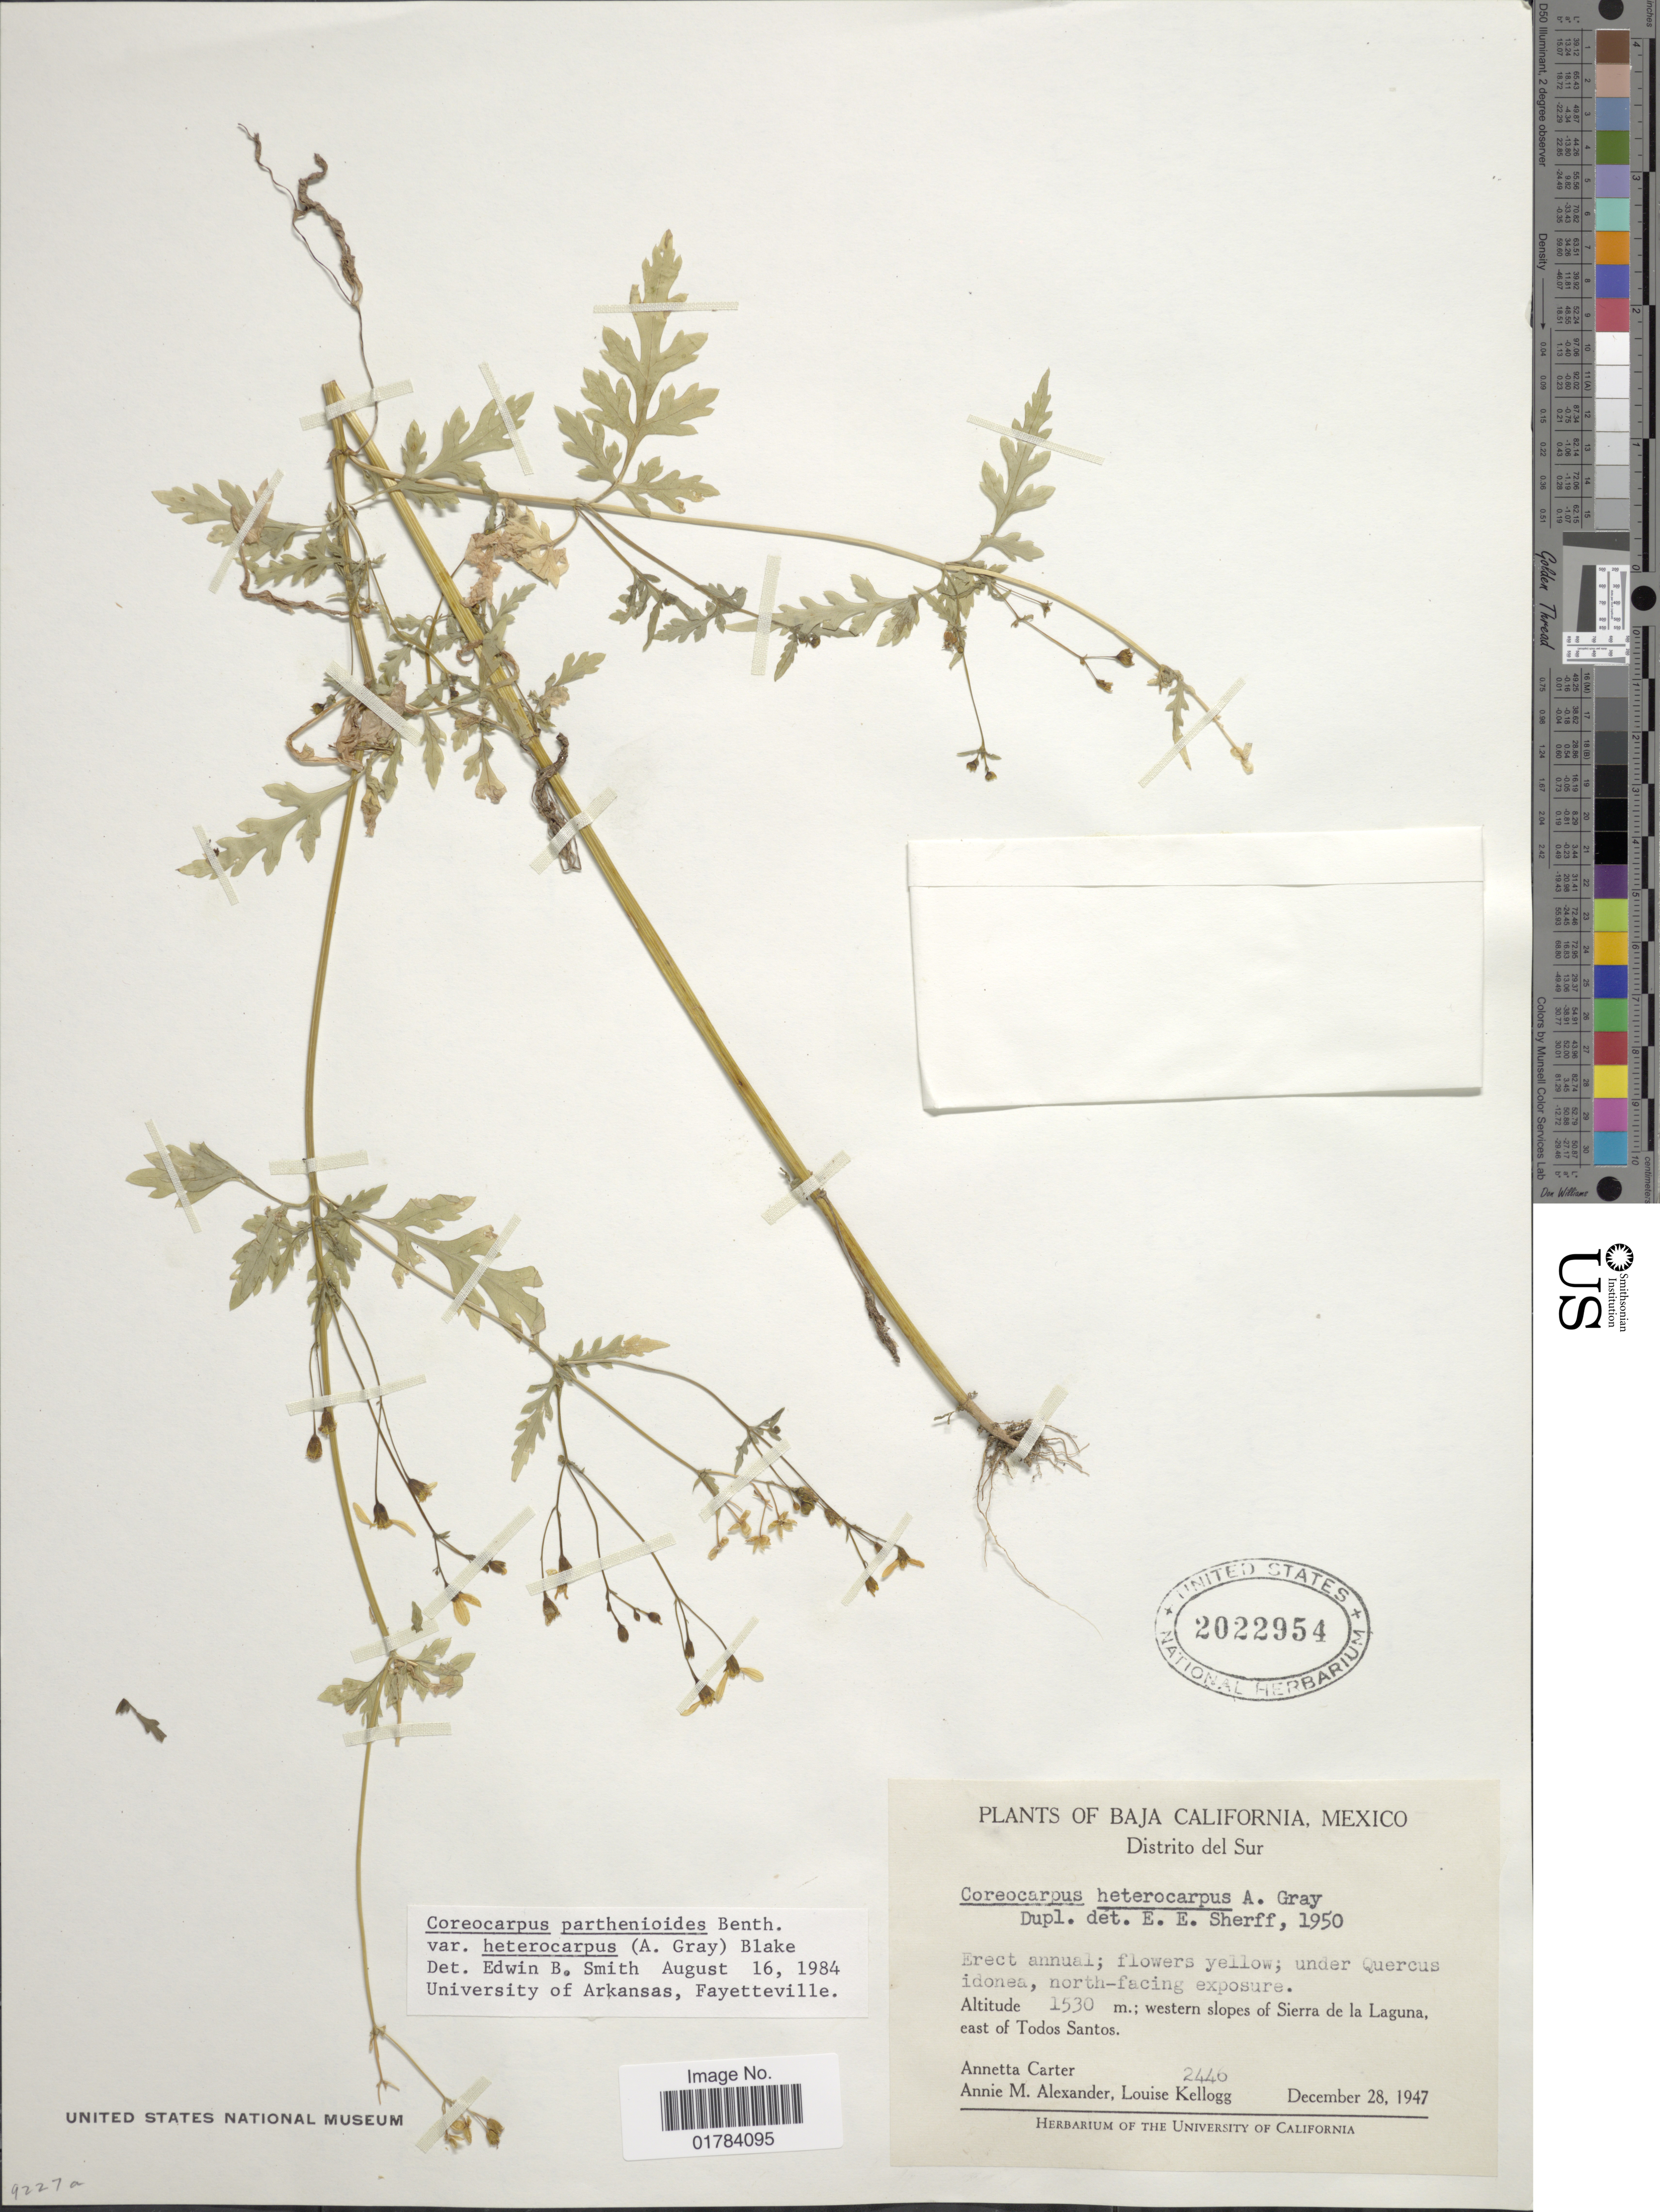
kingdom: Plantae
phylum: Tracheophyta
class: Magnoliopsida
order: Asterales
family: Asteraceae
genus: Coreocarpus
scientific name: Coreocarpus parthenioides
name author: Benth.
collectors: A. Carter, A. M. Alexander & L. Kellogg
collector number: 2446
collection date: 1947-12-28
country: Mexico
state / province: Baja California Sur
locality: Distrito del Sur, western slope of Sierra de la Laguna, east of Todos Santos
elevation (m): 1530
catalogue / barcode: US 2022954